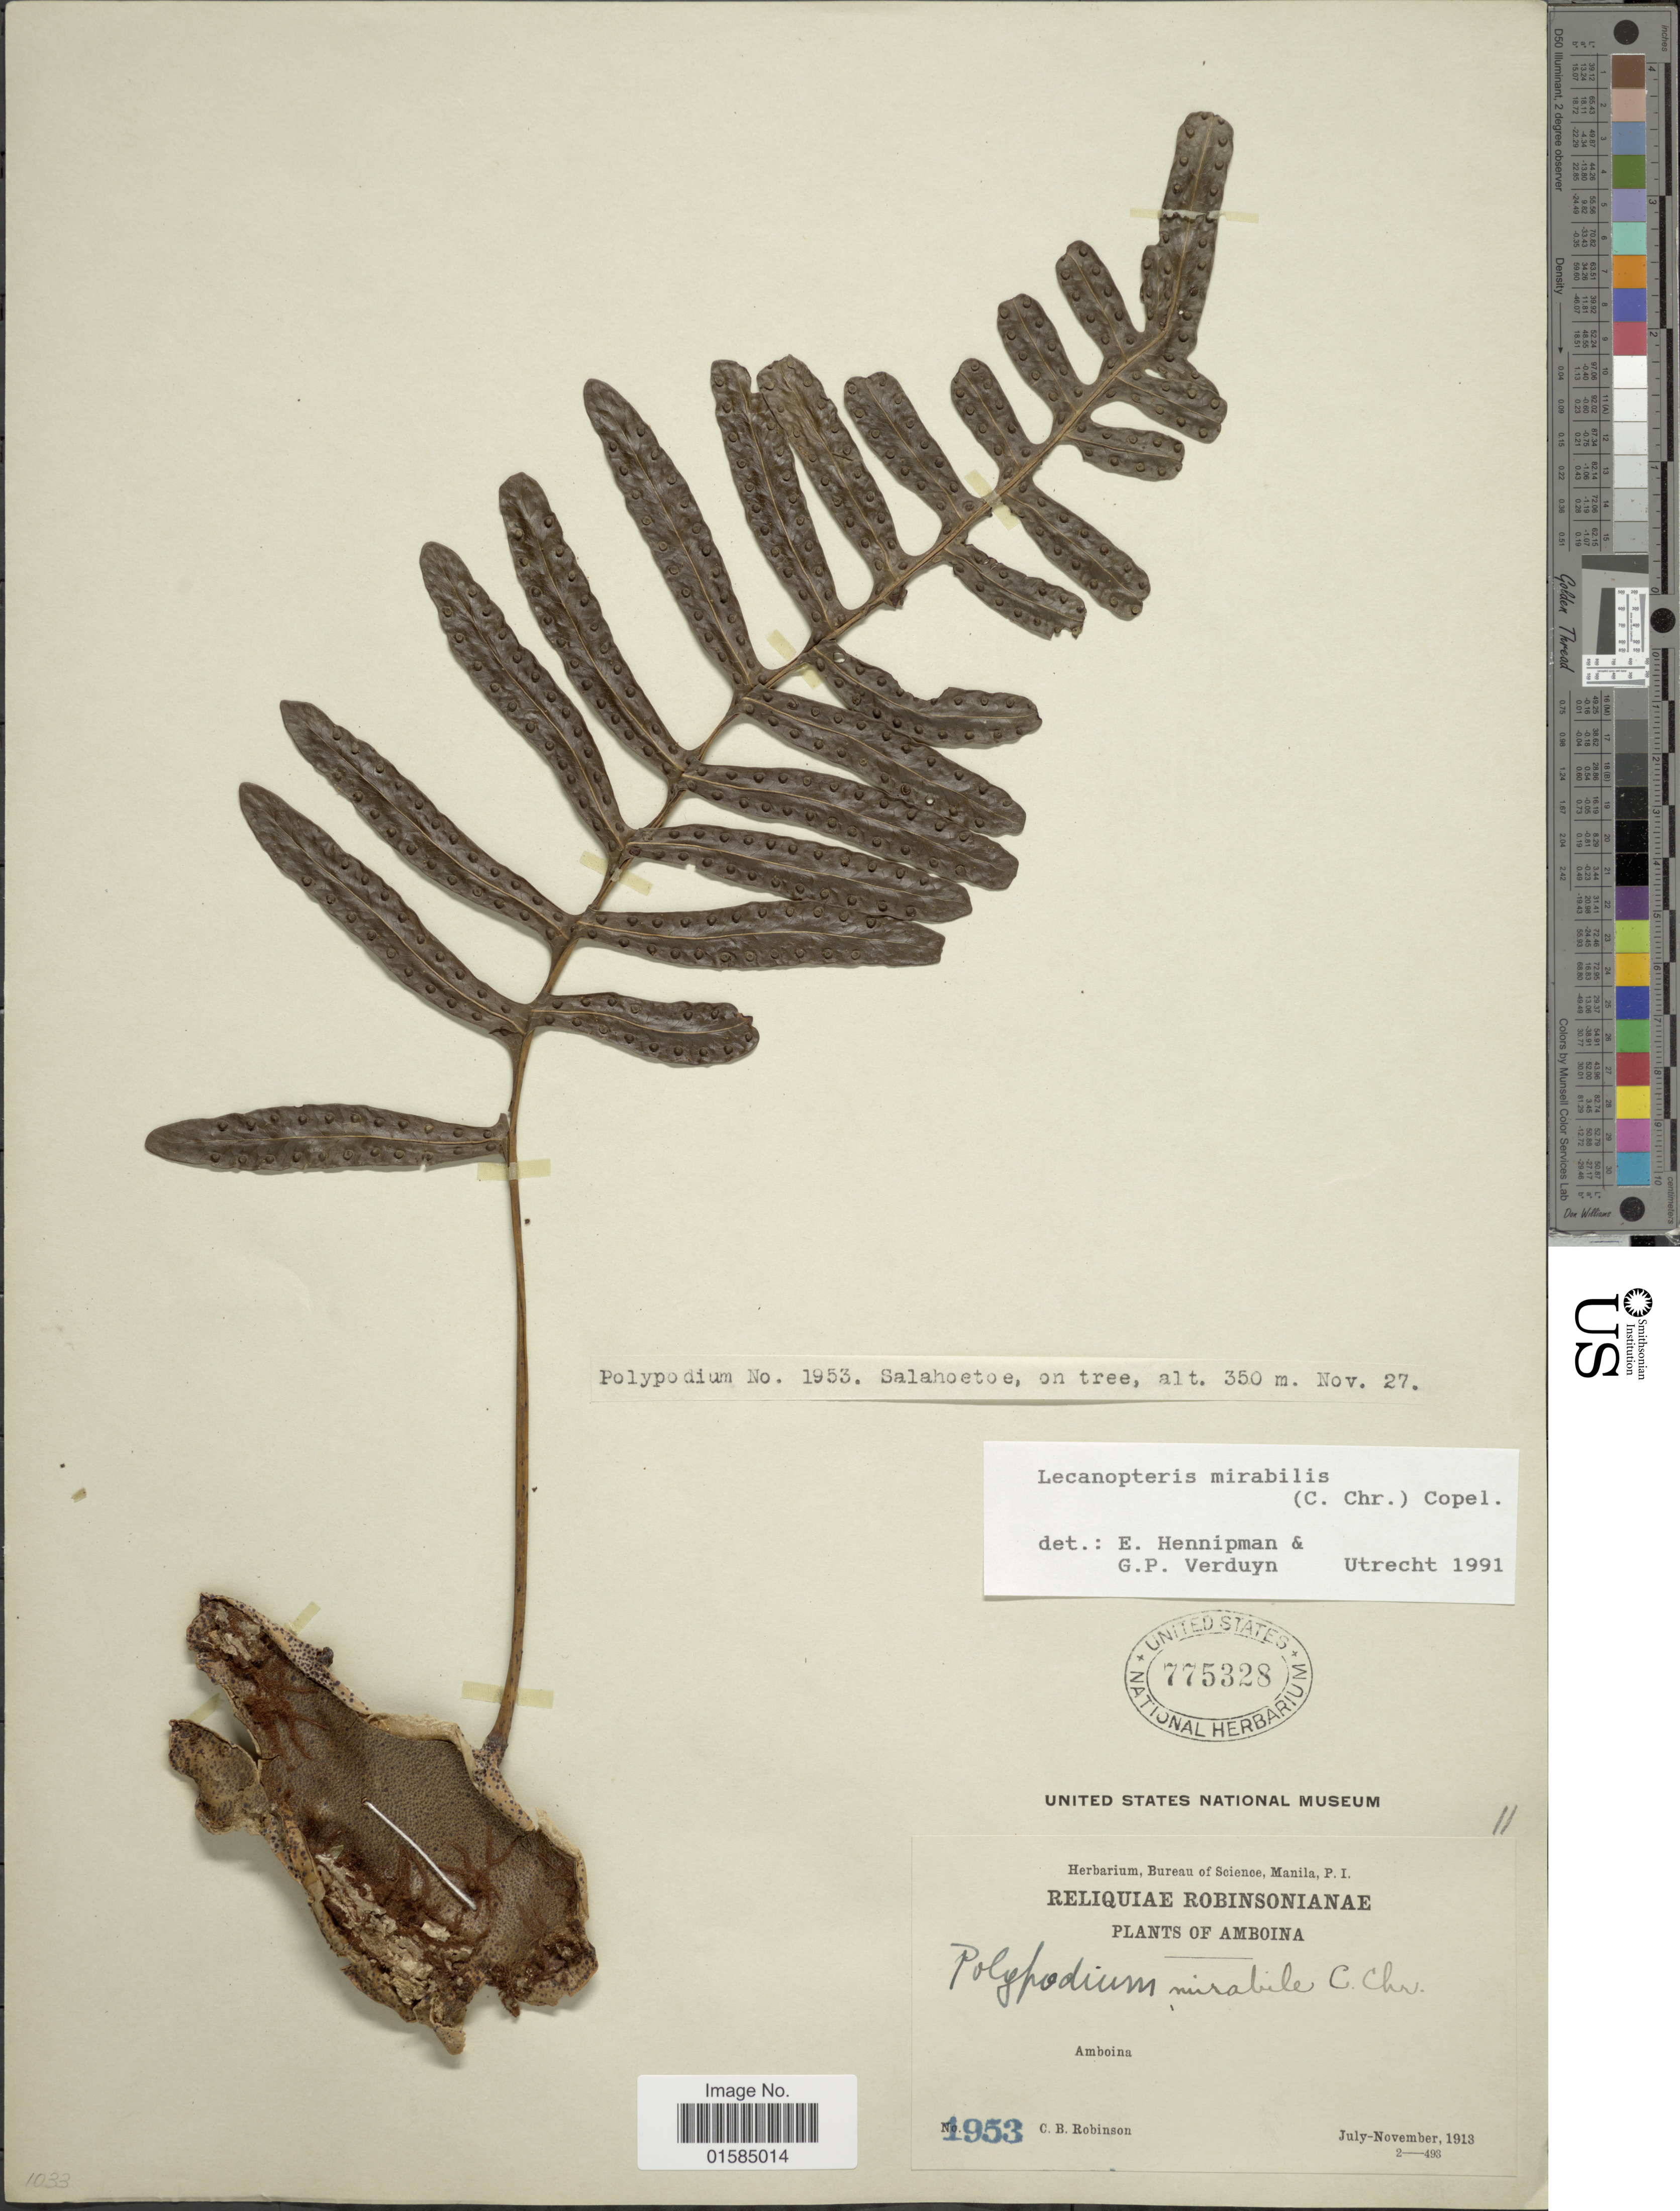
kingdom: Plantae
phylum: Tracheophyta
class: Polypodiopsida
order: Polypodiales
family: Polypodiaceae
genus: Lecanopteris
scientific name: Lecanopteris mirabilis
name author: Copel.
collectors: C. Robinson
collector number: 1953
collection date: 1913-07/1913-11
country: Indonesia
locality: Amboina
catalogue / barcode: US 775328